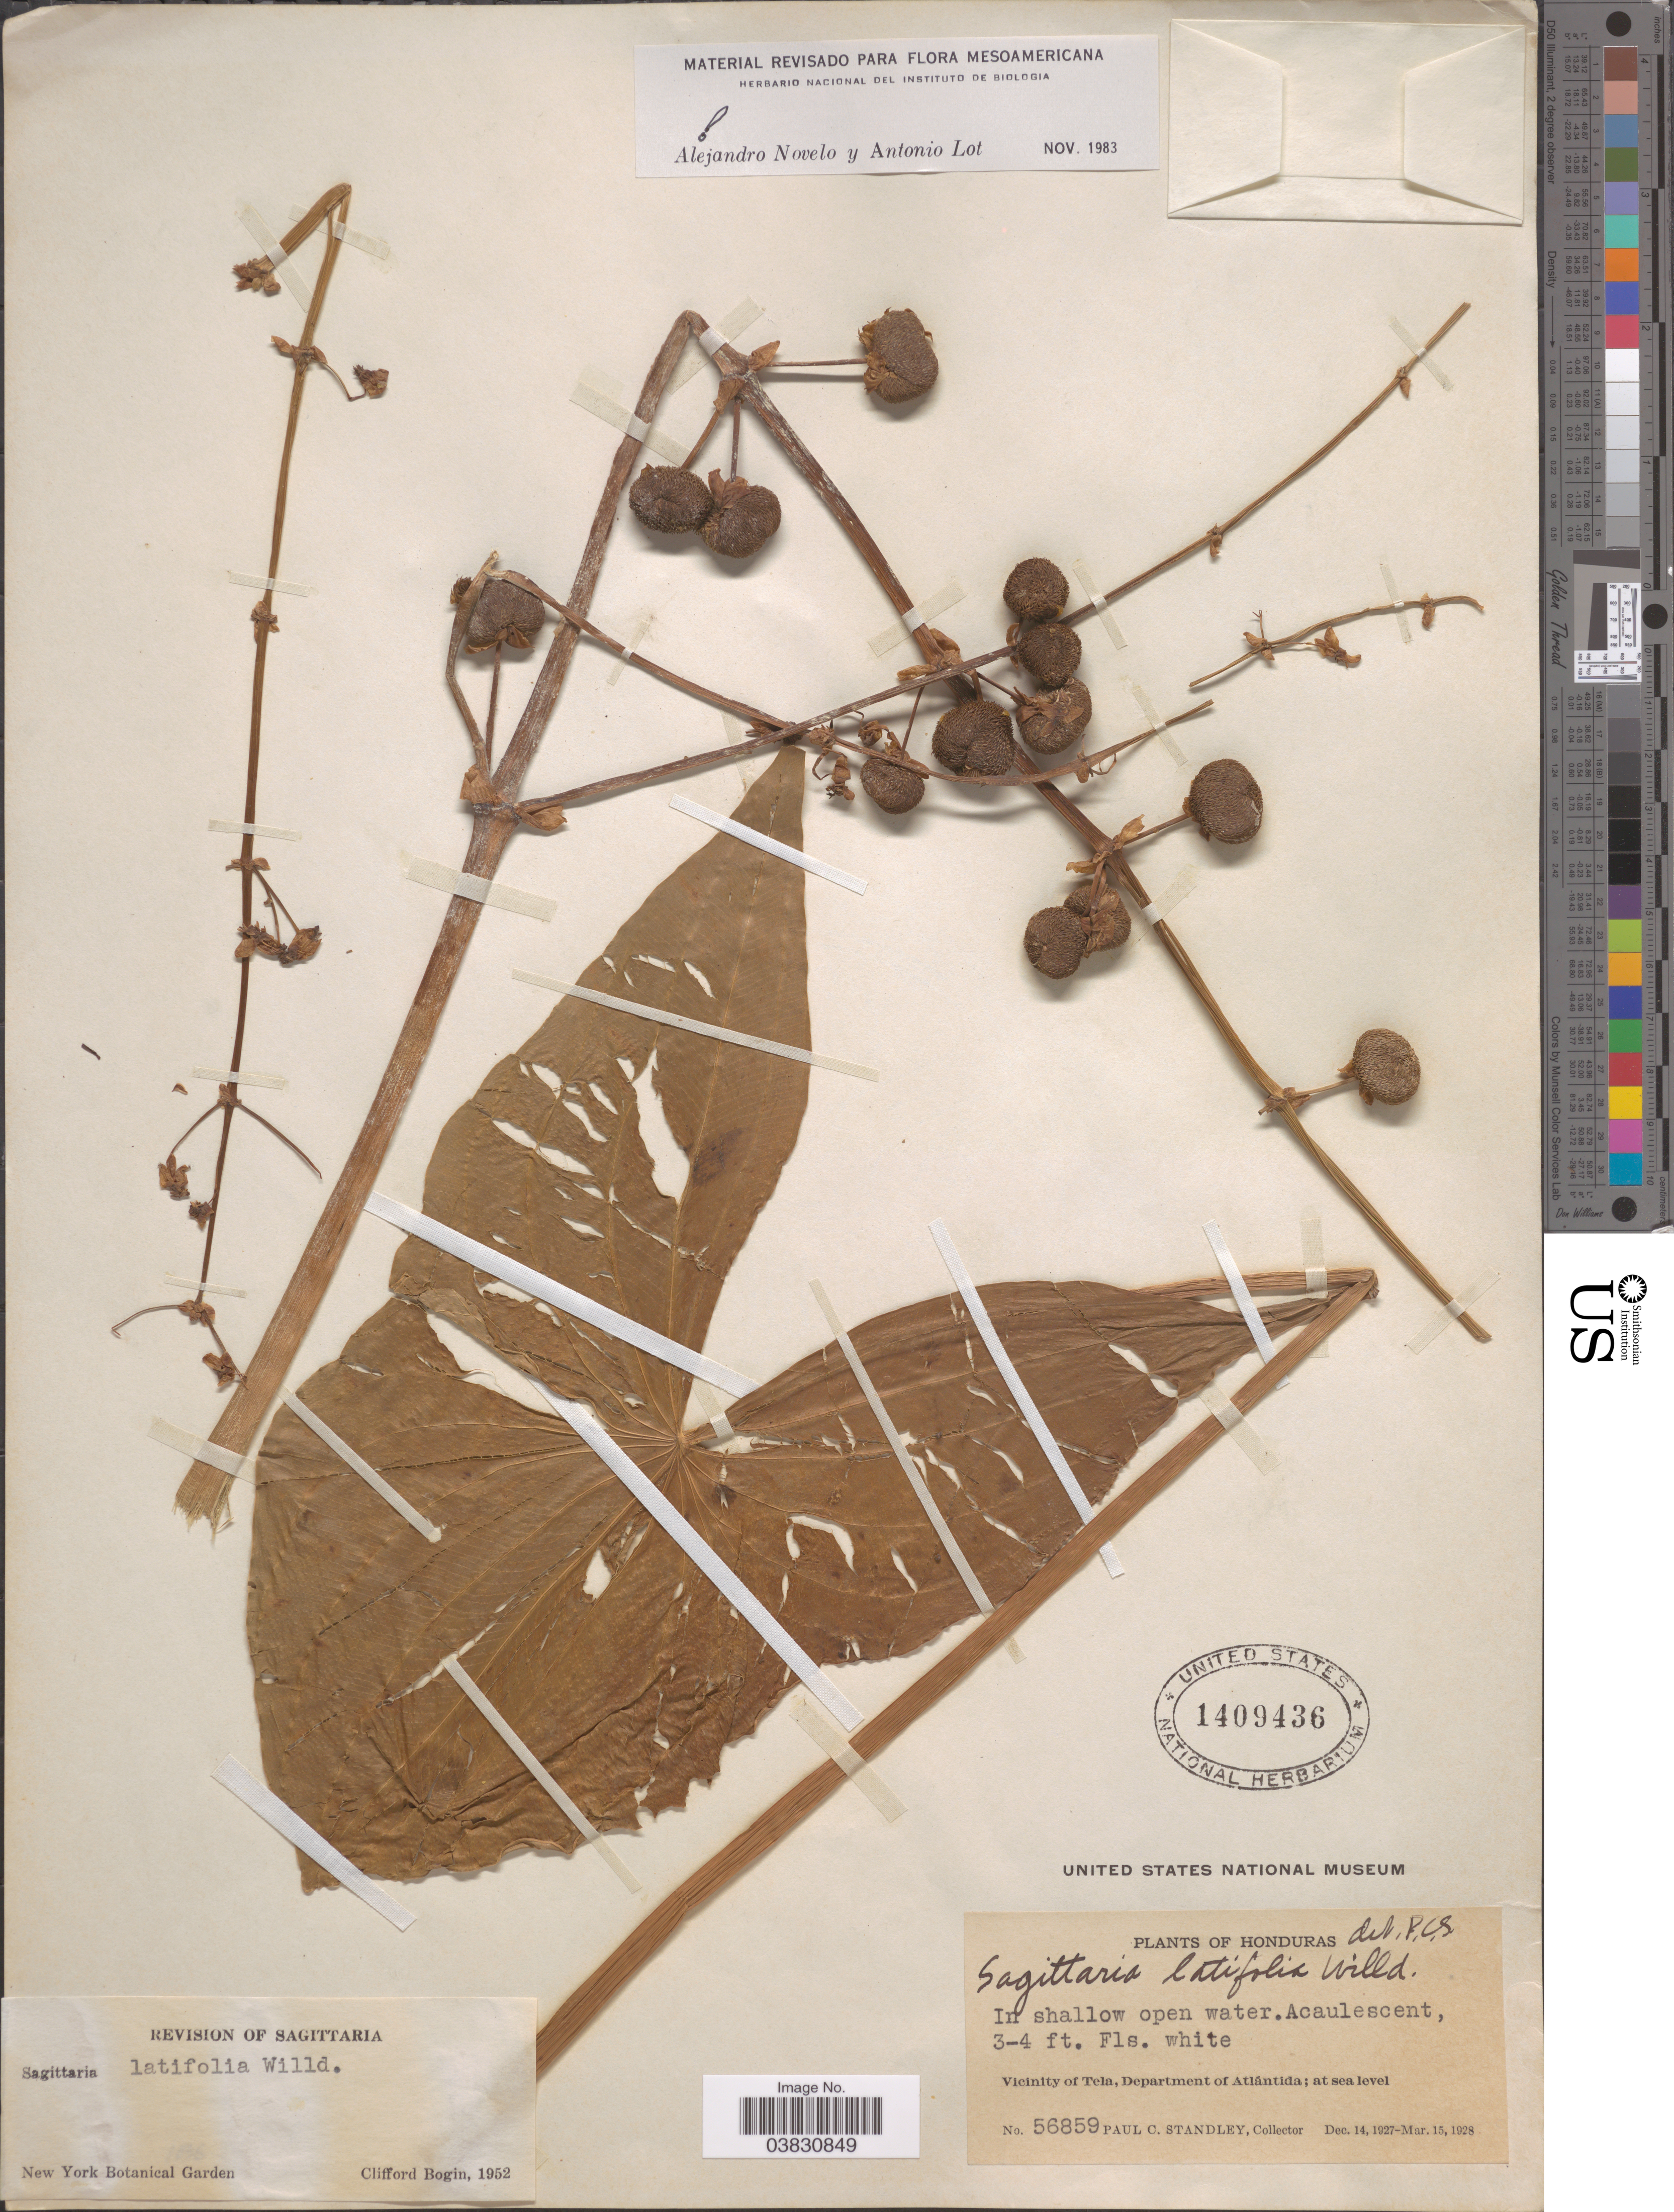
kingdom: Plantae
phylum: Tracheophyta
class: Liliopsida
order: Alismatales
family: Alismataceae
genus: Sagittaria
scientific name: Sagittaria latifolia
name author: Willd.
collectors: P. C. Standley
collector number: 56859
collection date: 1927-12-14/1928-03-15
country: Honduras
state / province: Atlantida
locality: Vicinity of Tela, Department of Atlántida.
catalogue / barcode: US 1409436